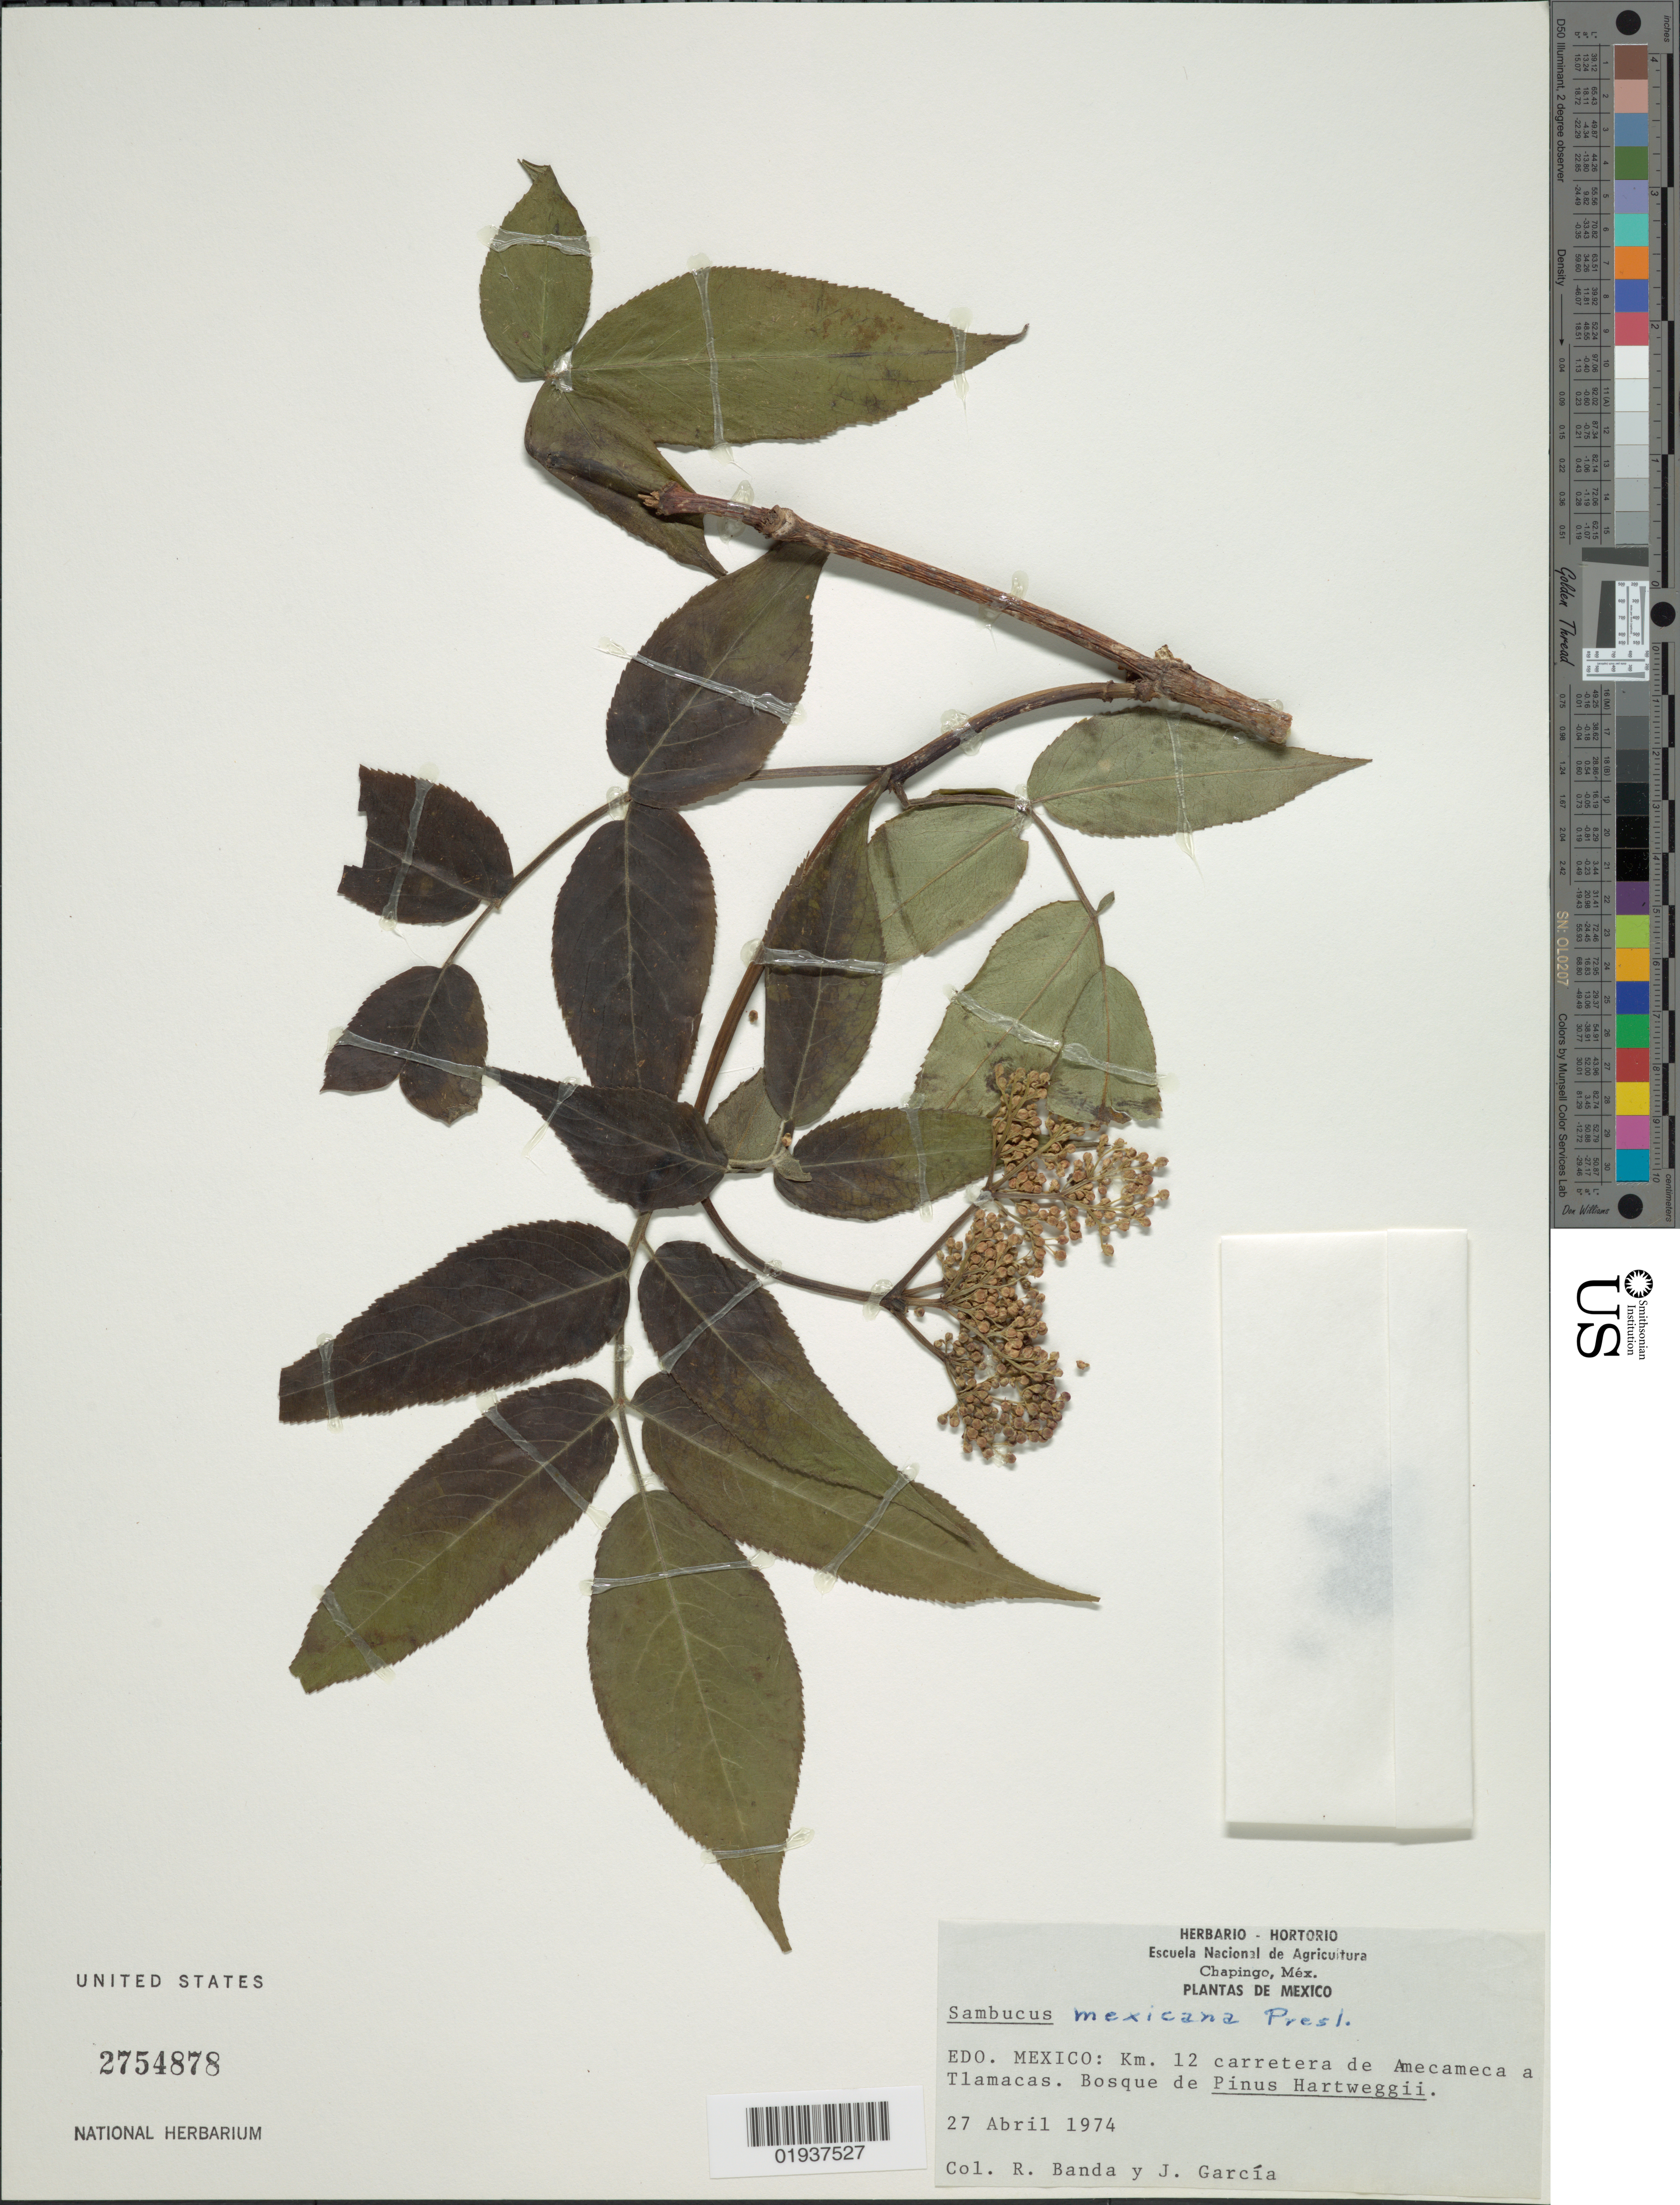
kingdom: Plantae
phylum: Tracheophyta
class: Magnoliopsida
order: Dipsacales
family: Viburnaceae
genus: Sambucus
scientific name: Sambucus mexicana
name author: C. Presl ex DC.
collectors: R. Banda & J. García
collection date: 1974-04-27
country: Mexico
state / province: México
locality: Chapingo. Edo. Mexico: Km. 12 carretera de Amecameca a Tlamacas.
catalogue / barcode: US 2754878